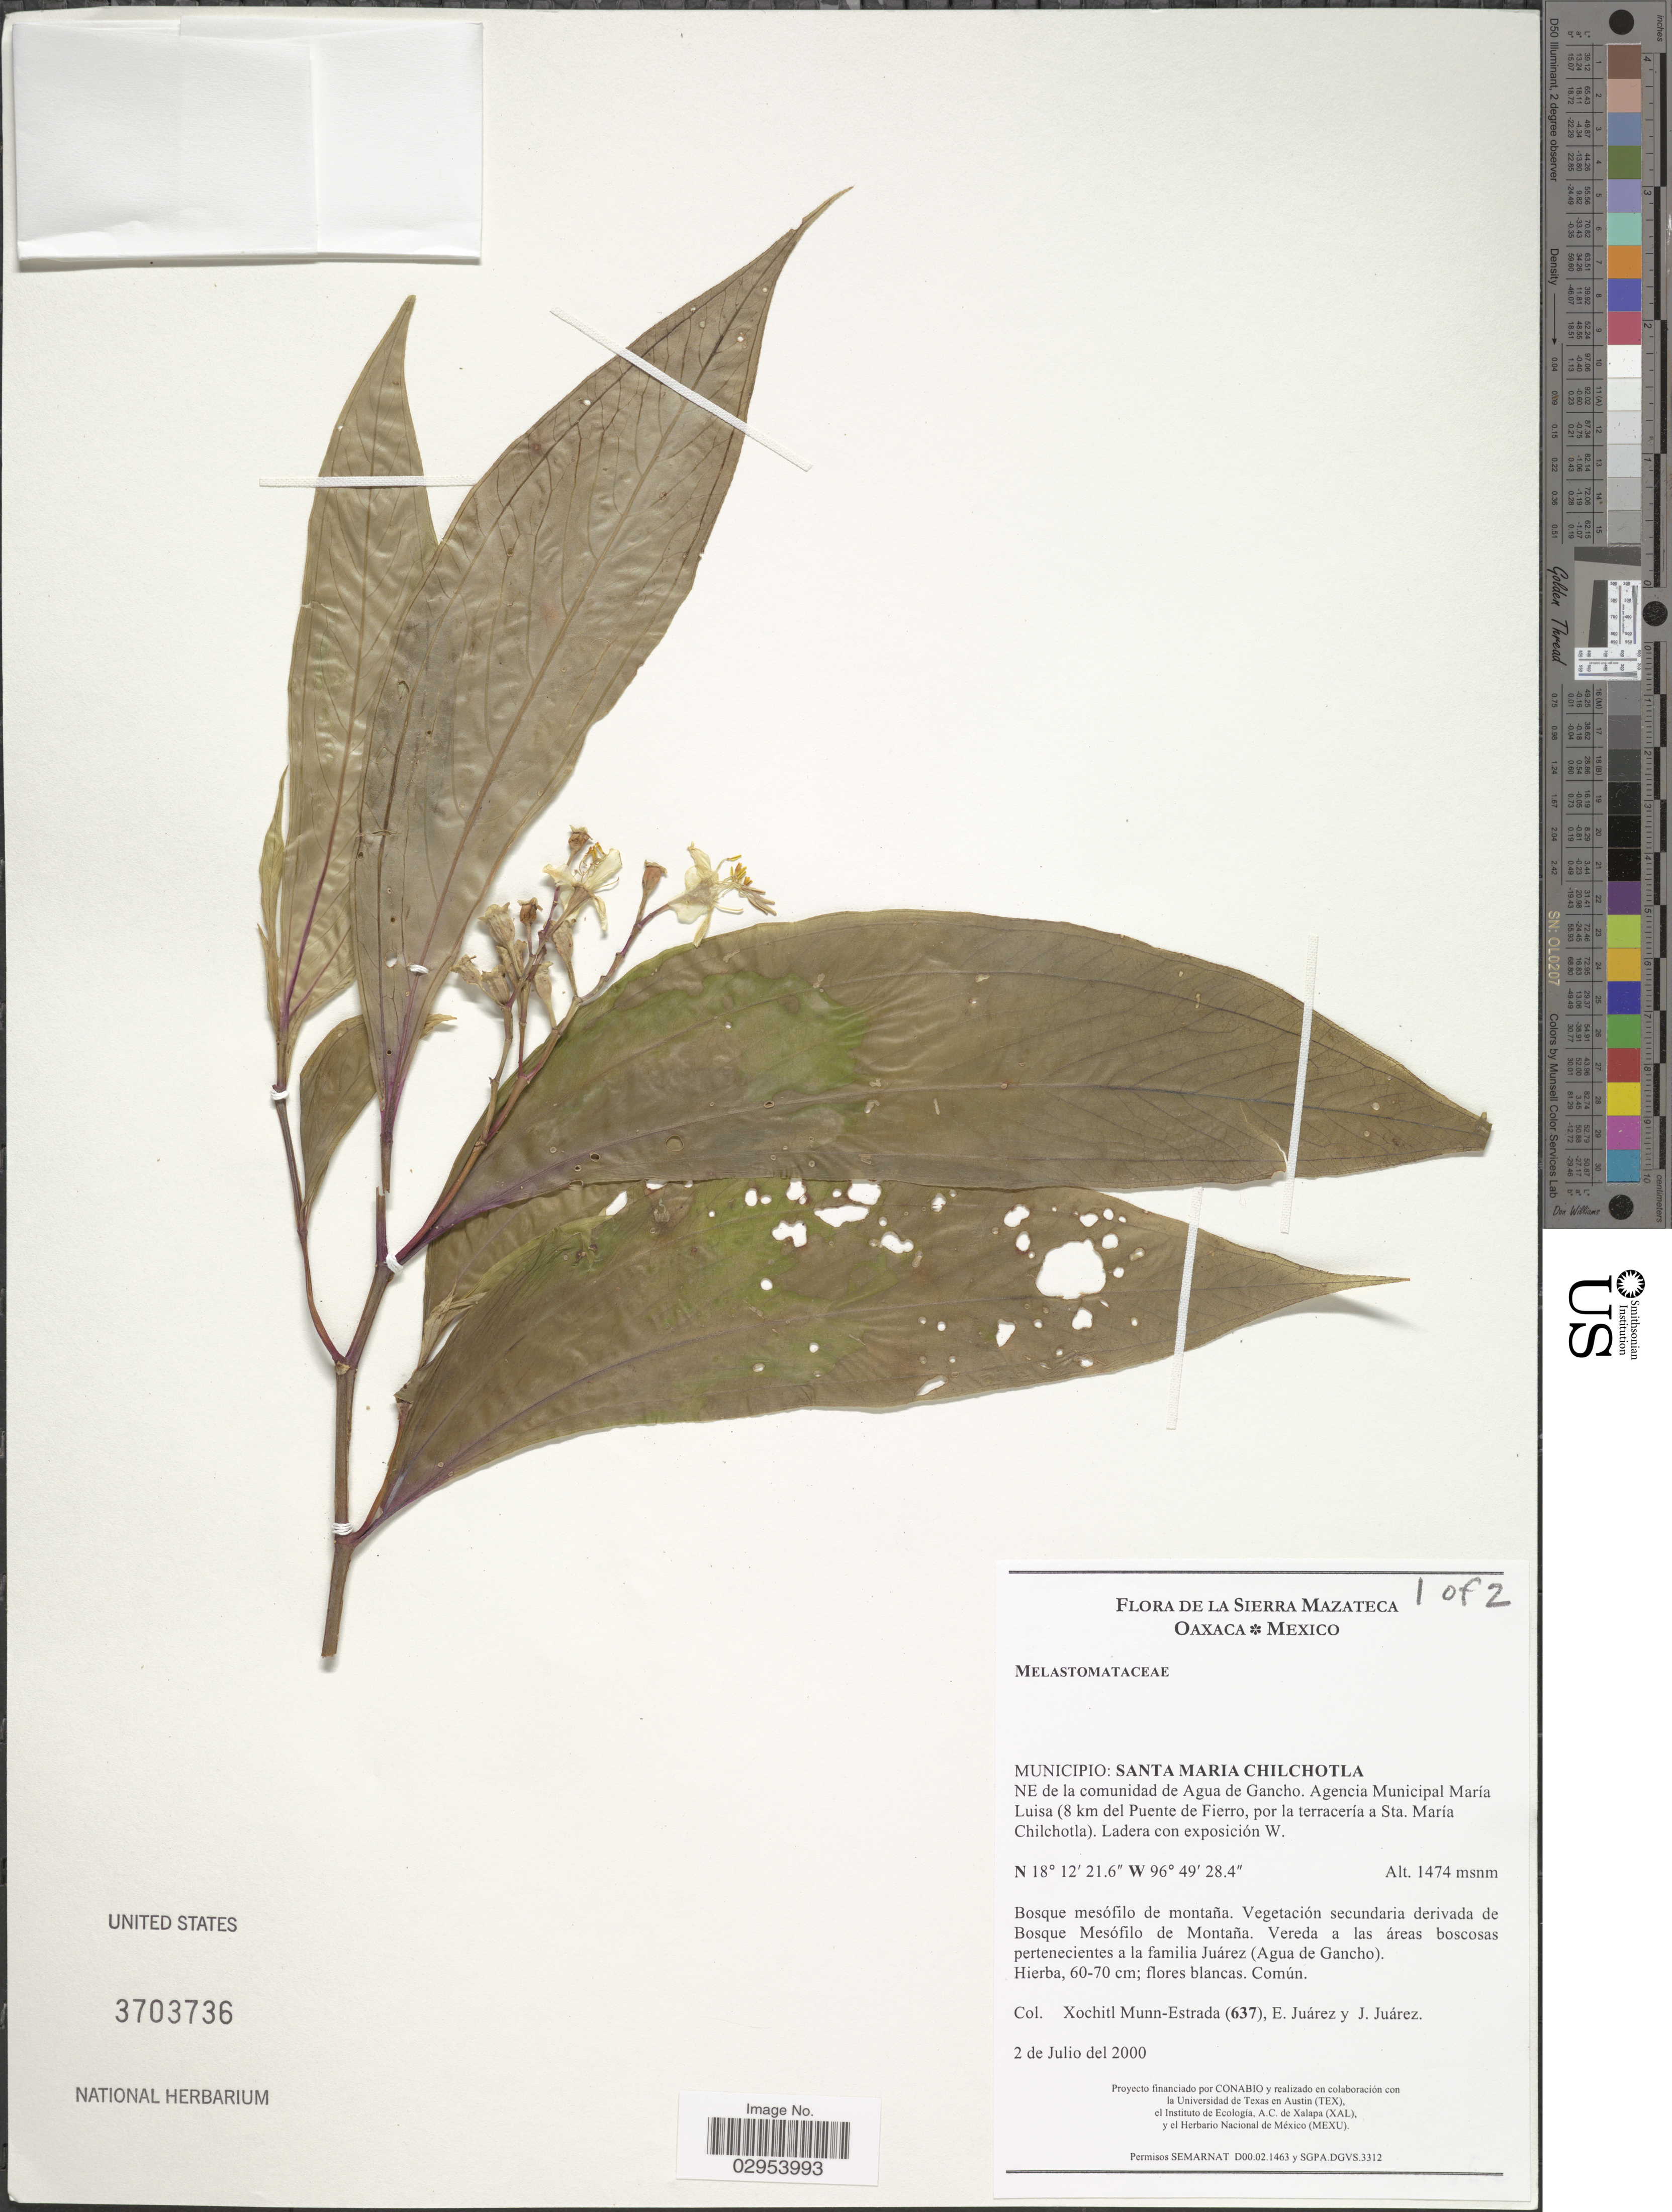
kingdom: Plantae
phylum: Tracheophyta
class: Magnoliopsida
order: Myrtales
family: Melastomataceae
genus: Topobea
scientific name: Topobea sp.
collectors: X. Munn-Estrada, E. Juarez & J. Juarez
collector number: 637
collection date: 2000-07-02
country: Mexico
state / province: Oaxaca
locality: La Sierra Mazateca. Municipio: Santa Maria Chilchotla, NE de la comunidad de Agua de Gancho. Agencia Municipal María Luisa (8 km del Puente de Fierro, por la terracería a Sta. María Chilchotla). Ladera con exposición W.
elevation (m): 1474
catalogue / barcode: US 3703736